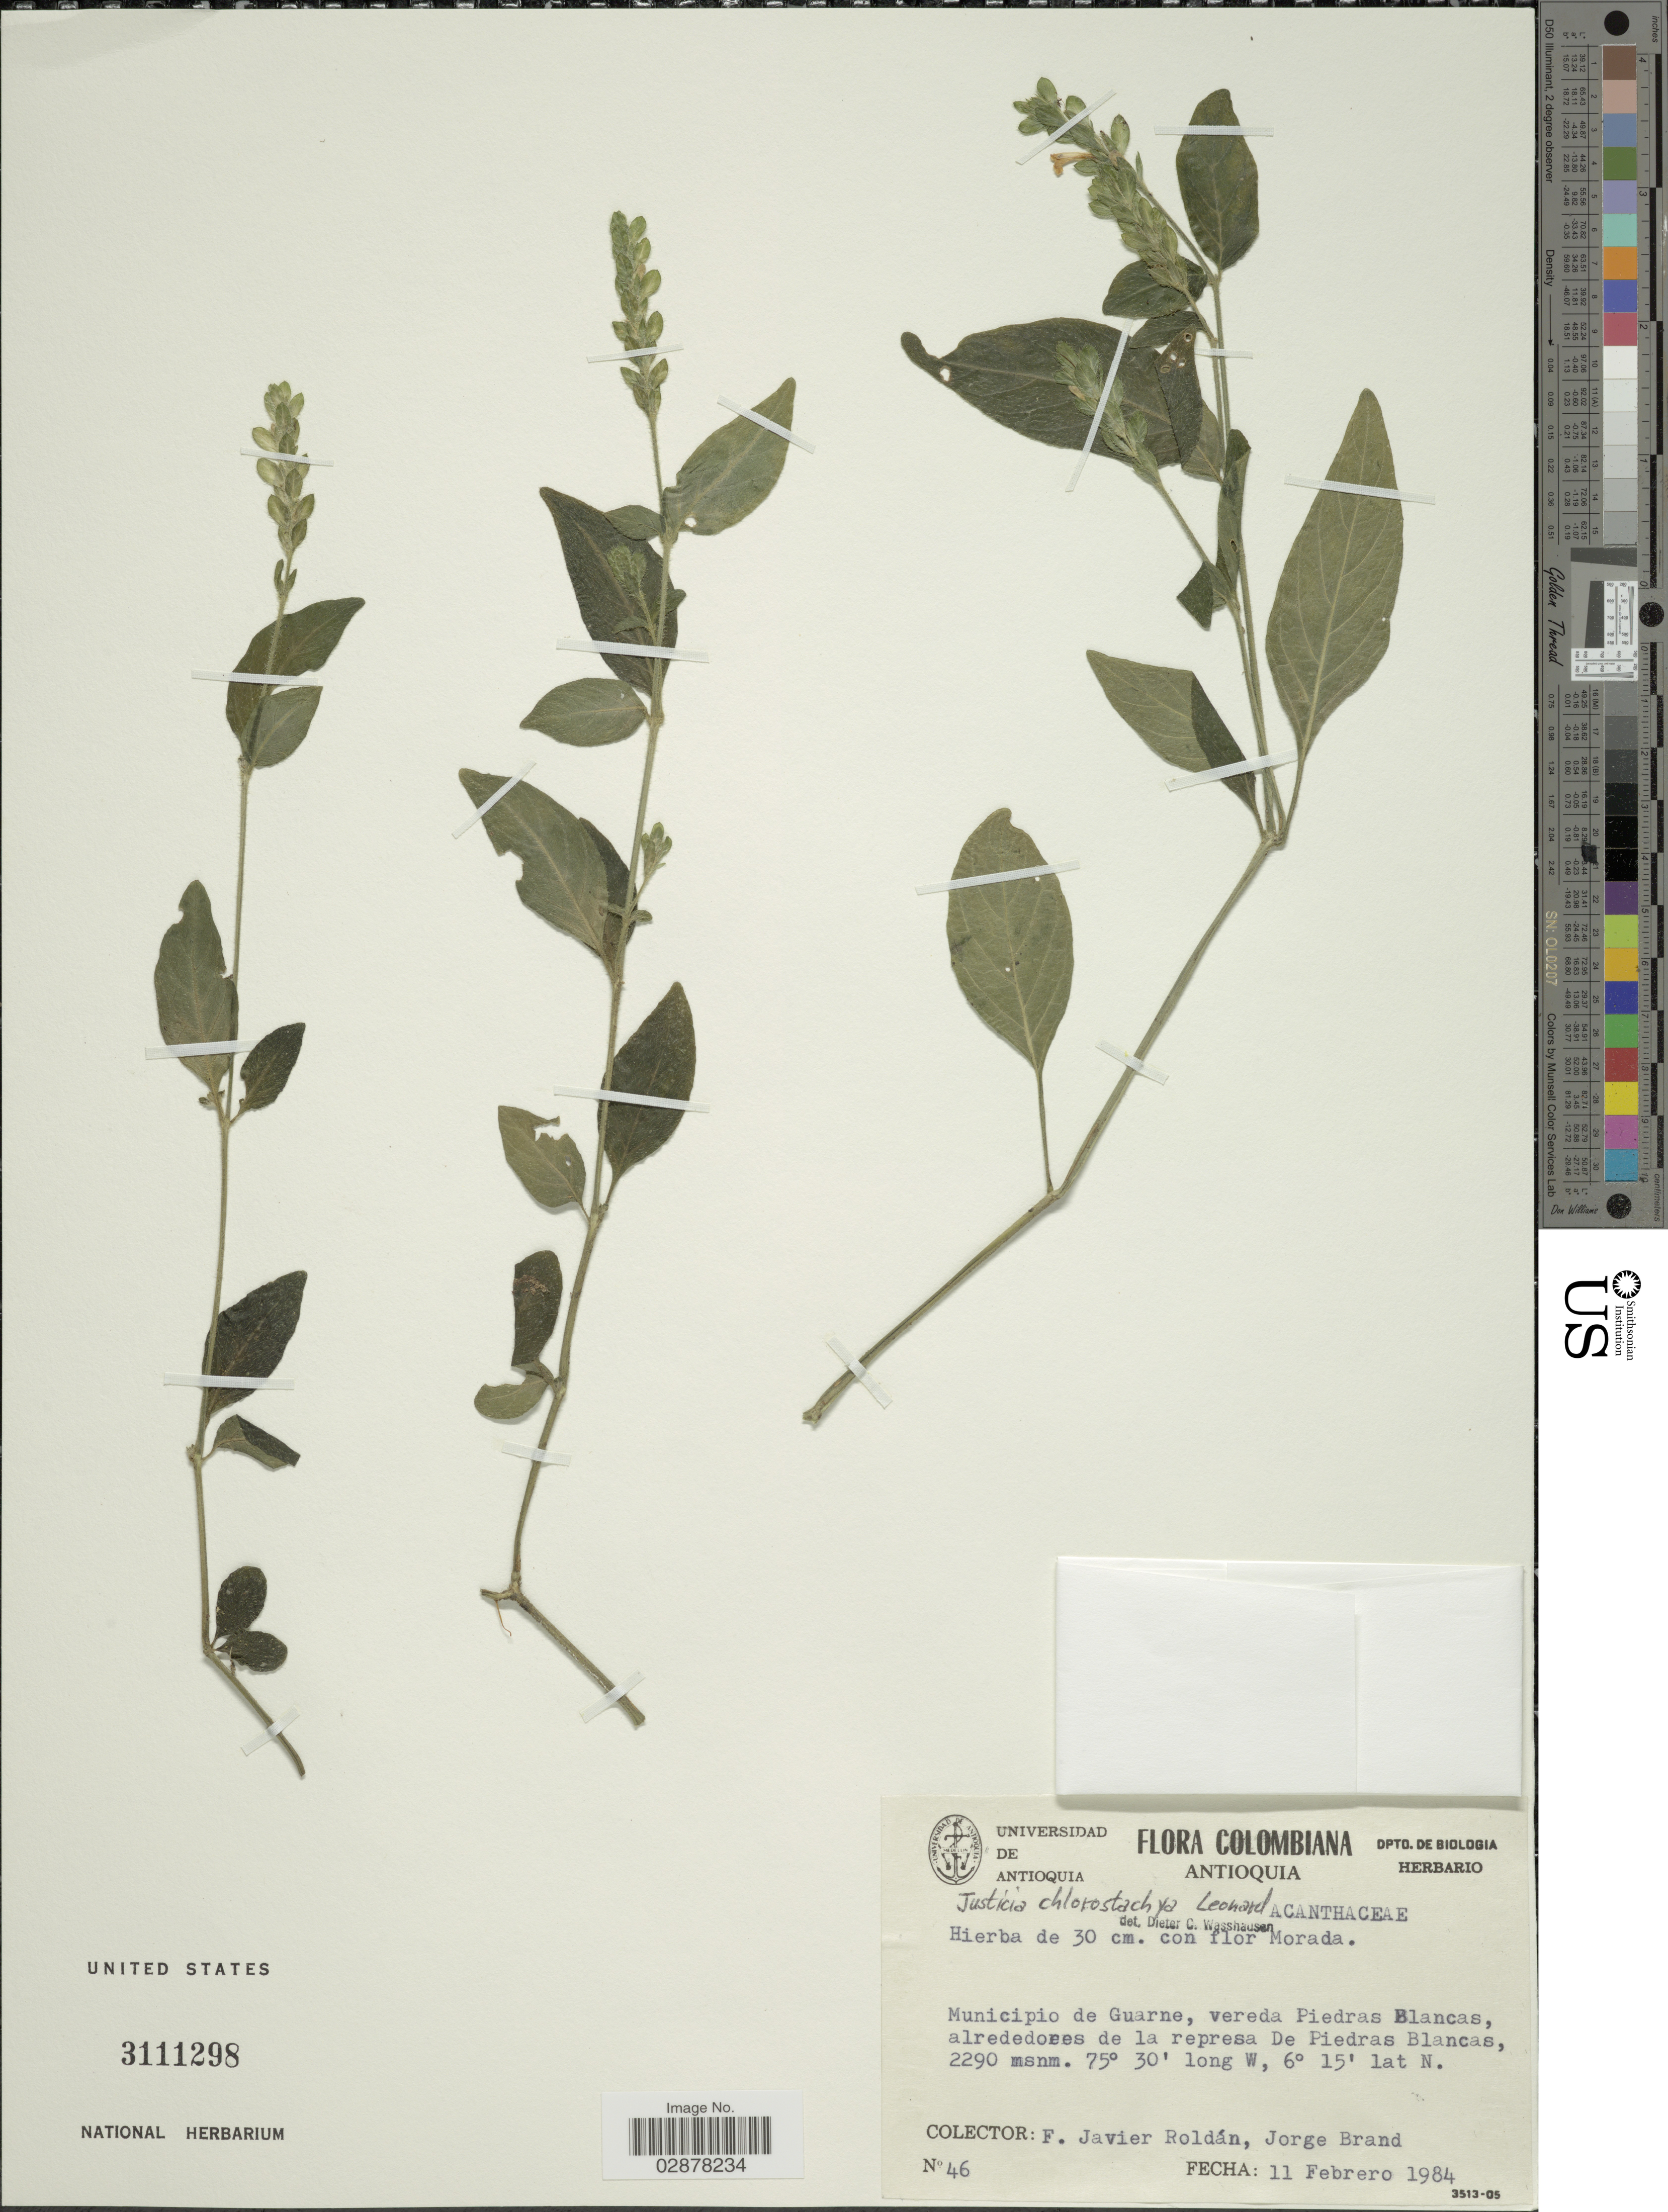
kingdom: Plantae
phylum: Tracheophyta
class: Magnoliopsida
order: Lamiales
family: Acanthaceae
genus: Justicia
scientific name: Justicia chlorostachya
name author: Leonard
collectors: F. J. Roldán & J. Brand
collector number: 46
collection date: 1984-02-11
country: Colombia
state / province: Antioquia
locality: Municipio de Guarne, vereda Piedras Blancas, alrededores de la represa de Piedras Blancas.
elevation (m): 2290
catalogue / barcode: US 3111298